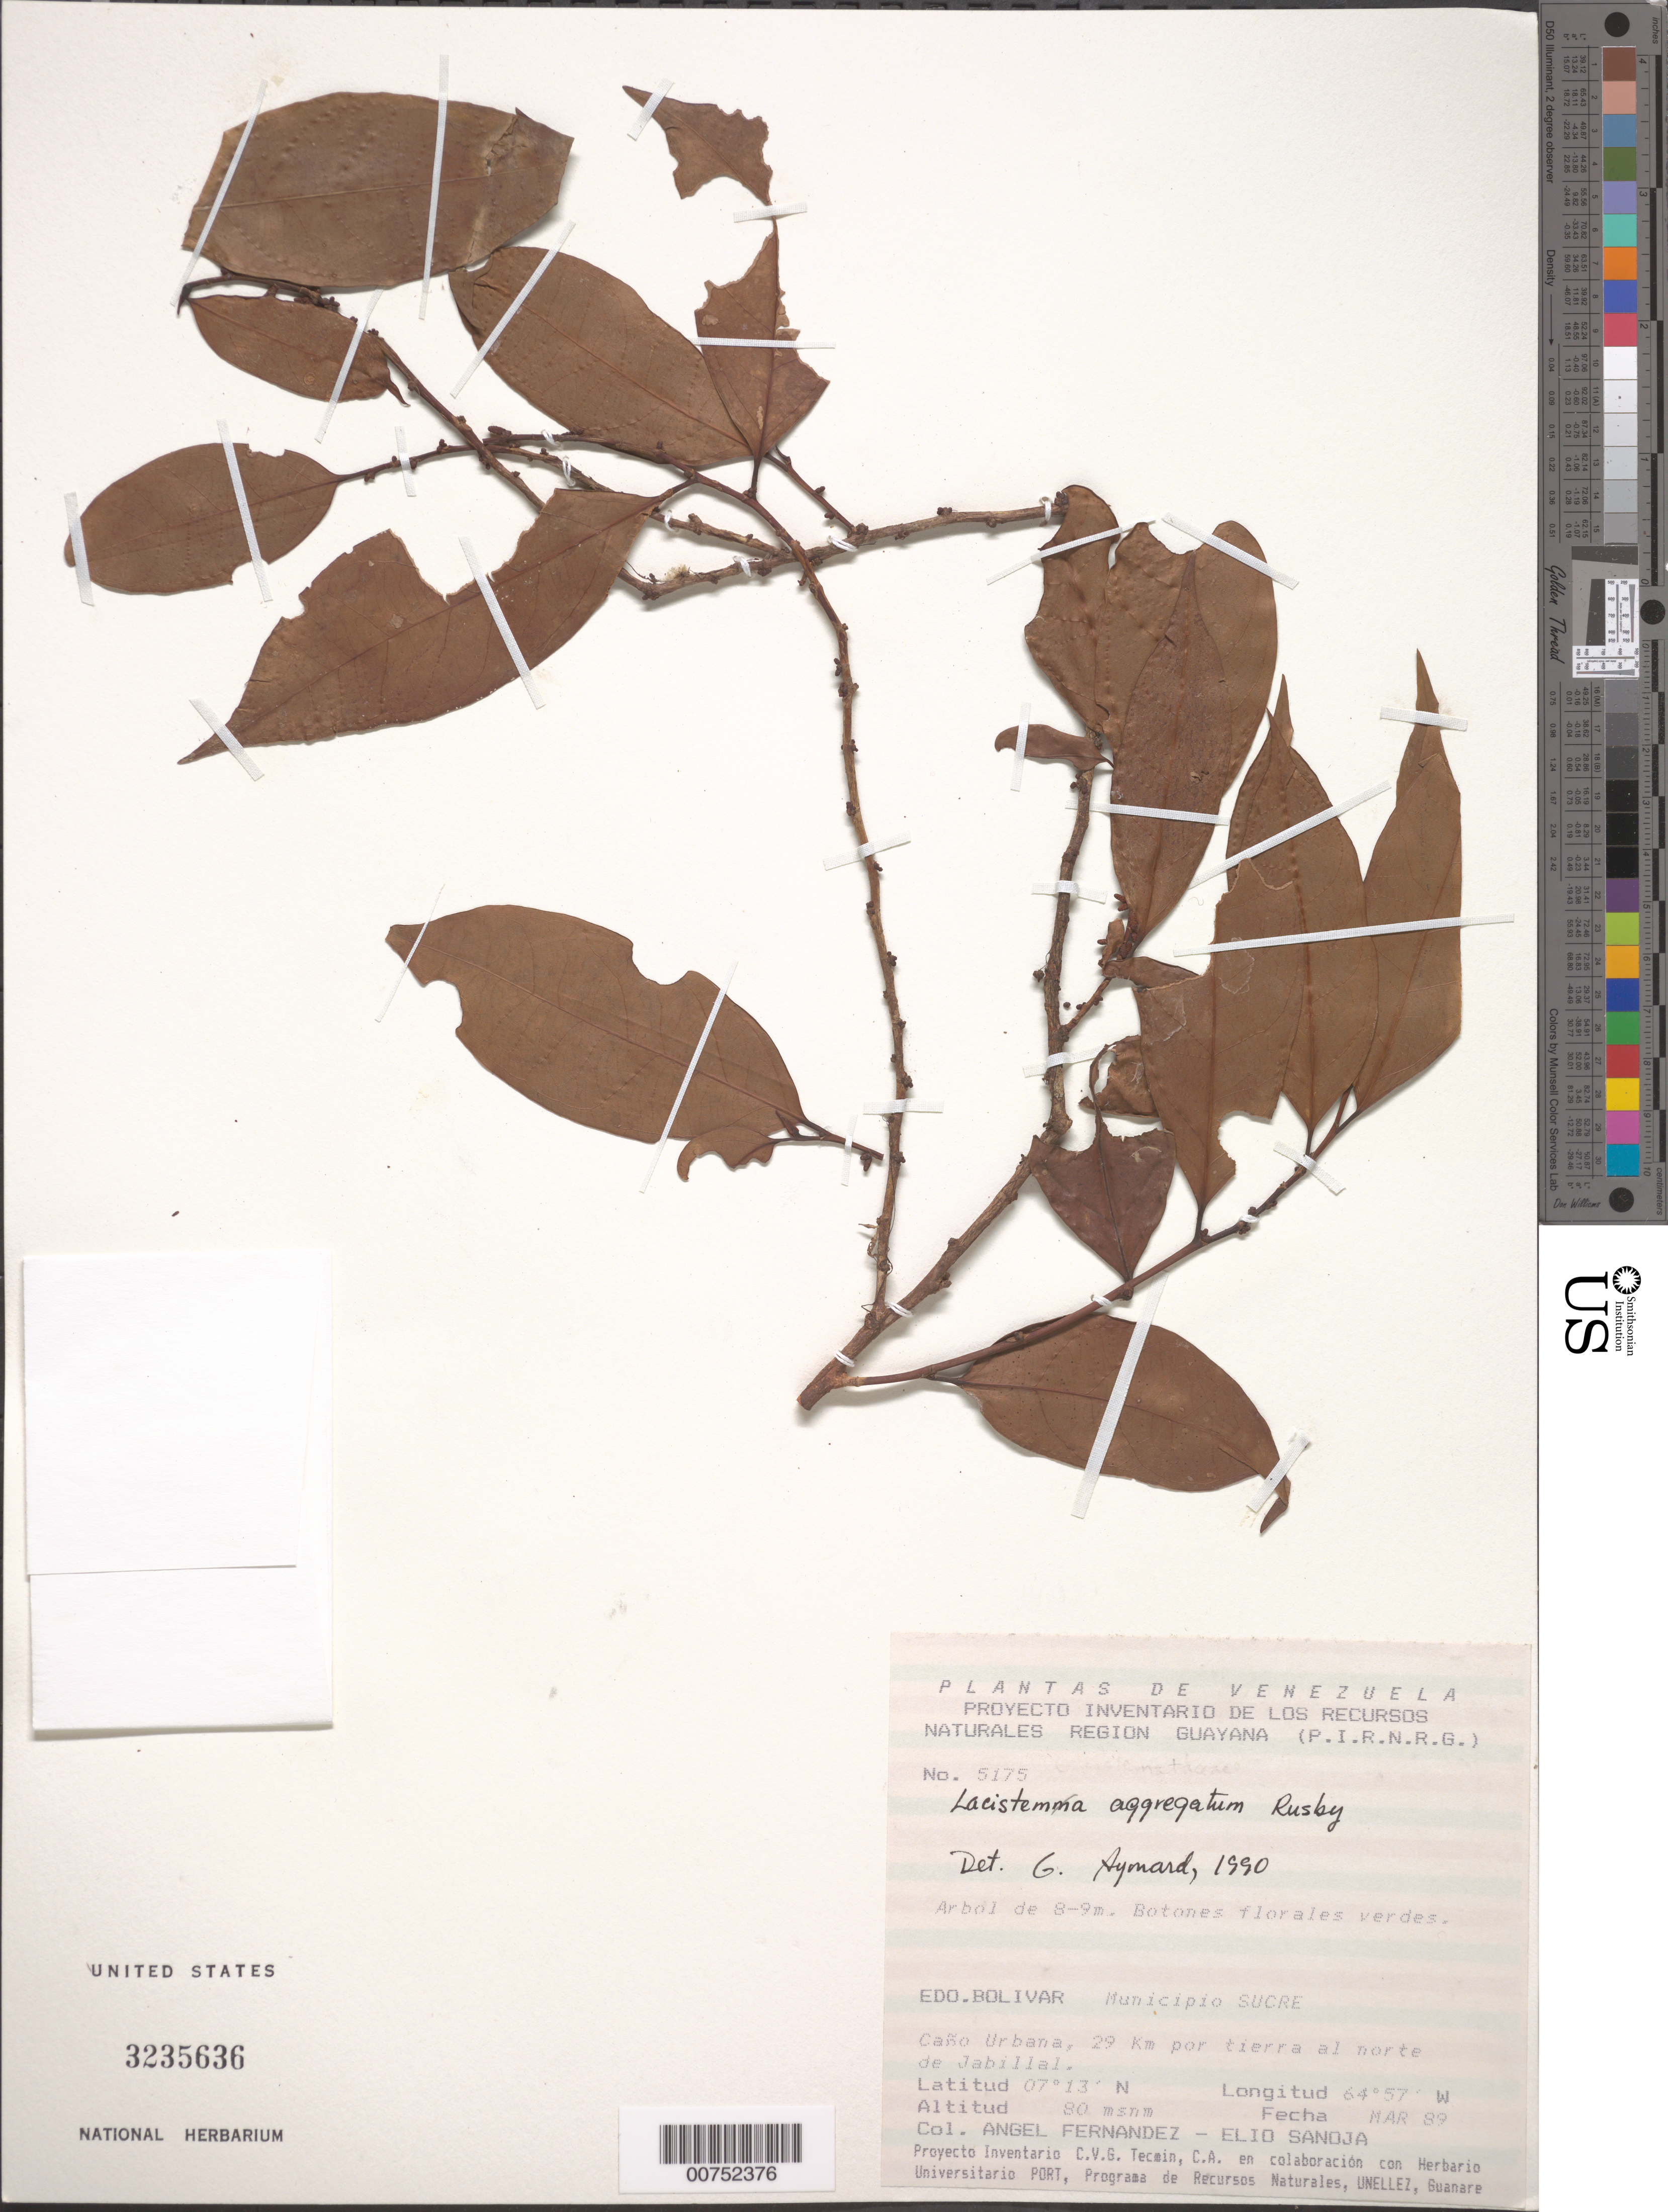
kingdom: Plantae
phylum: Tracheophyta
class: Magnoliopsida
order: Malpighiales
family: Lacistemataceae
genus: Lacistema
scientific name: Lacistema aggregatum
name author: (P.J. Bergius) Rusby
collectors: Á. Fernández & E. Sanoja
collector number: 5175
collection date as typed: Transcribed d/m/y: /3/89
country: Venezuela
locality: Edo. Bolivar. Municipio Sucre. Caño Urbana, 29 Km por tierra al norte de Jabillal.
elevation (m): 80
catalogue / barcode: US 3235636